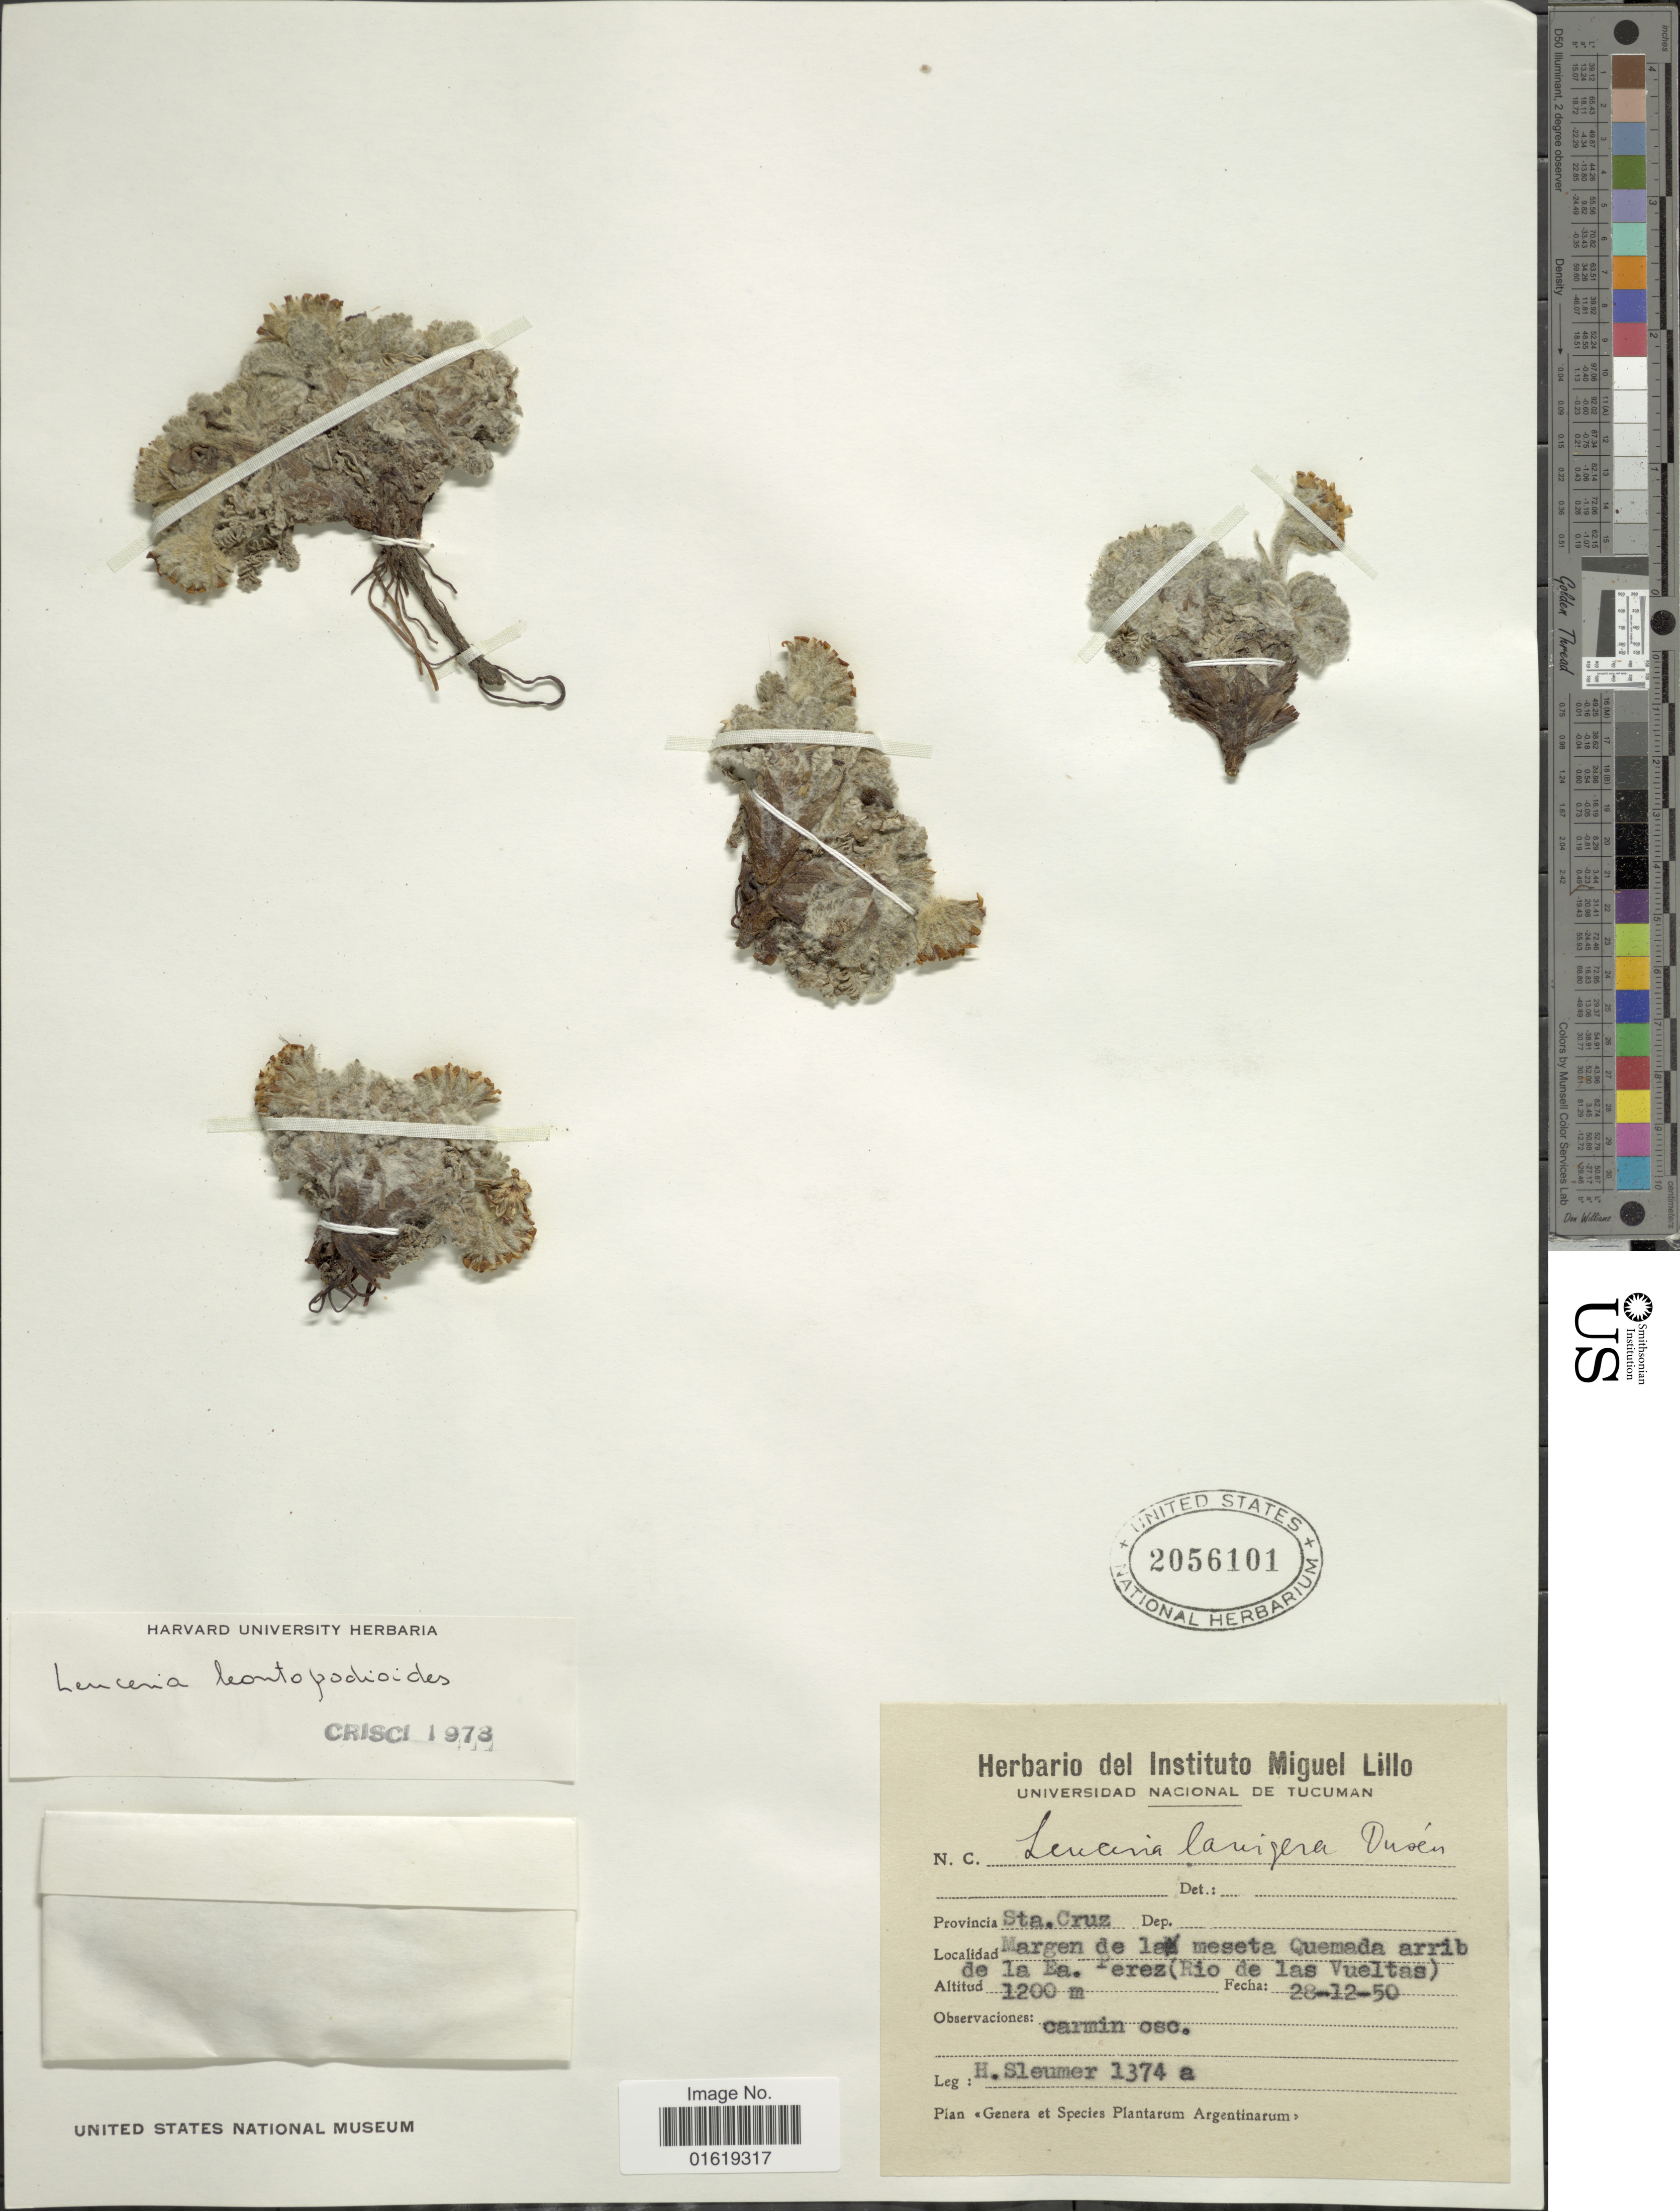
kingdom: Plantae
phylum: Tracheophyta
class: Magnoliopsida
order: Asterales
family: Asteraceae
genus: Leucheria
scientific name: Leucheria leontopodioides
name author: (Kuntze) K. Schum.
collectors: H. O. Sleumer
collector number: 1374a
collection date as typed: Transcribed d/m/y: 28/12/50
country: Argentina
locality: Provincia Sta. Cruz. Margen de la meseta Quemada arrib de la Ea. Perez (Rio de las Vueltas).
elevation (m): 1200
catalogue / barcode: US 2056101